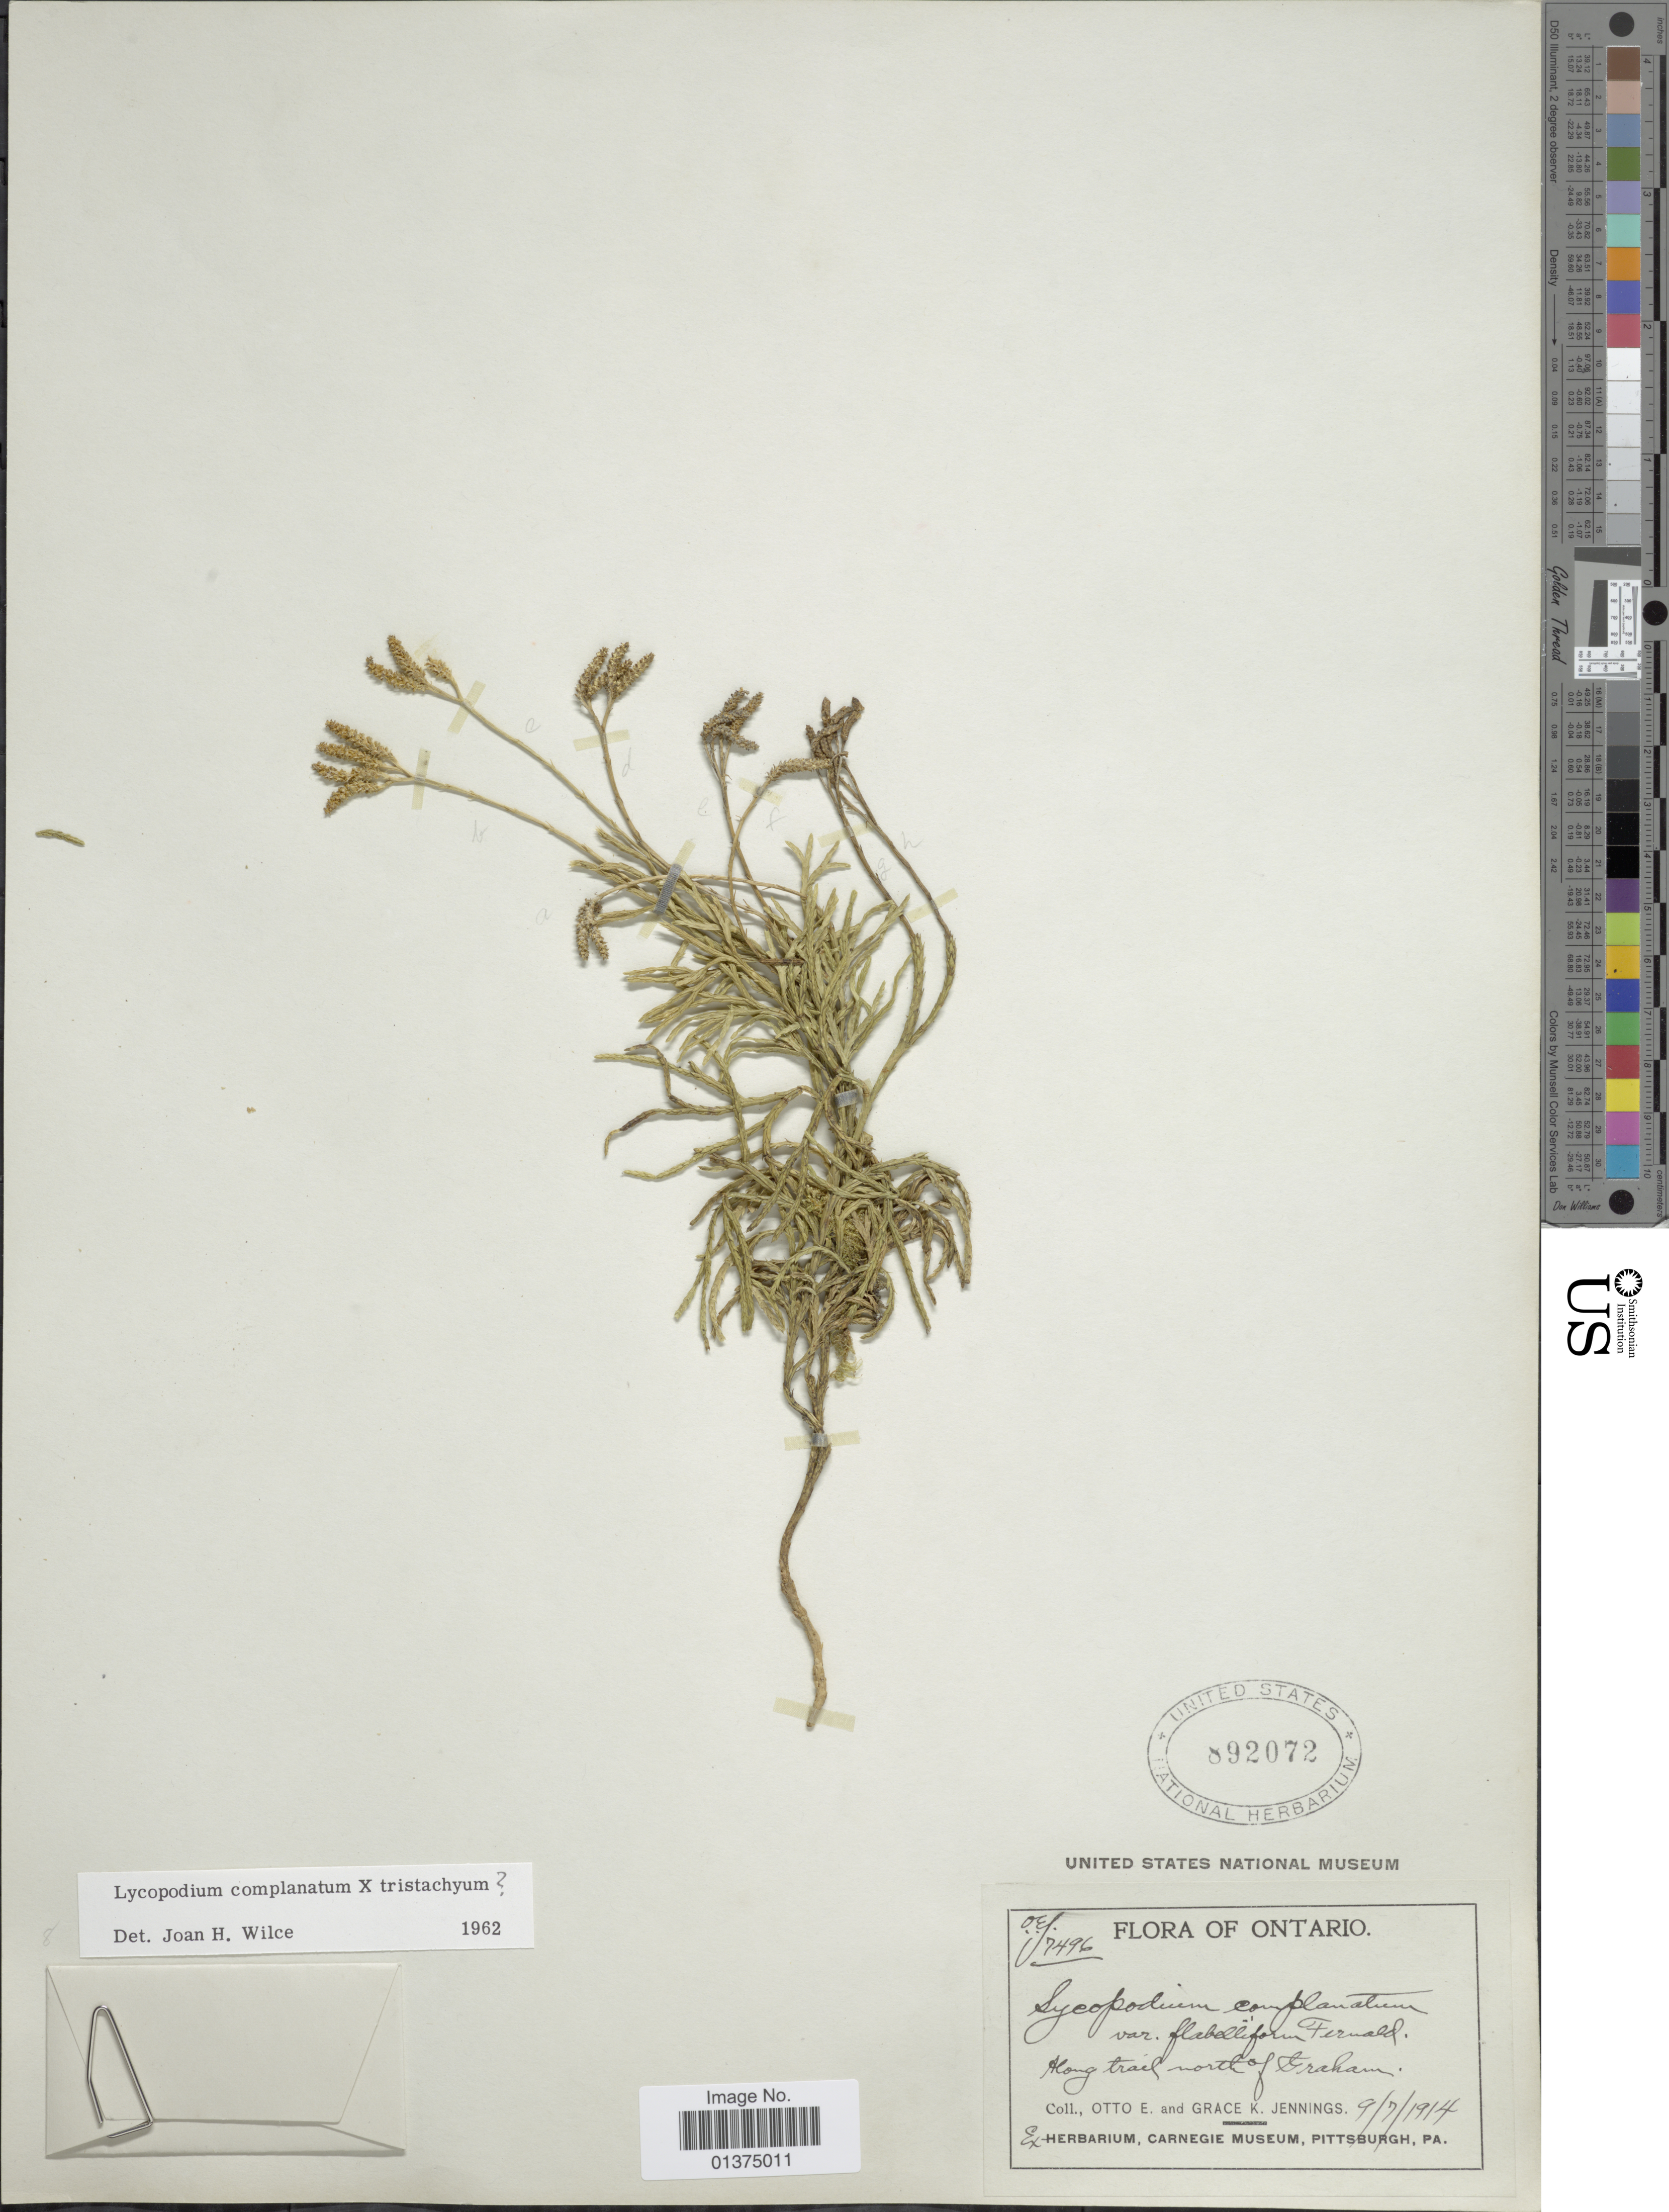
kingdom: Plantae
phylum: Tracheophyta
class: Lycopodiopsida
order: Lycopodiales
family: Lycopodiaceae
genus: Diphasiastrum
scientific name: Diphasiastrum complanatum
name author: (L.) Holub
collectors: O. E. Jennings & G. K. Jennings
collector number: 7496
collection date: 1914-07-09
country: Canada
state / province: Ontario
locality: Along trail north of Graham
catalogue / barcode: US 892072